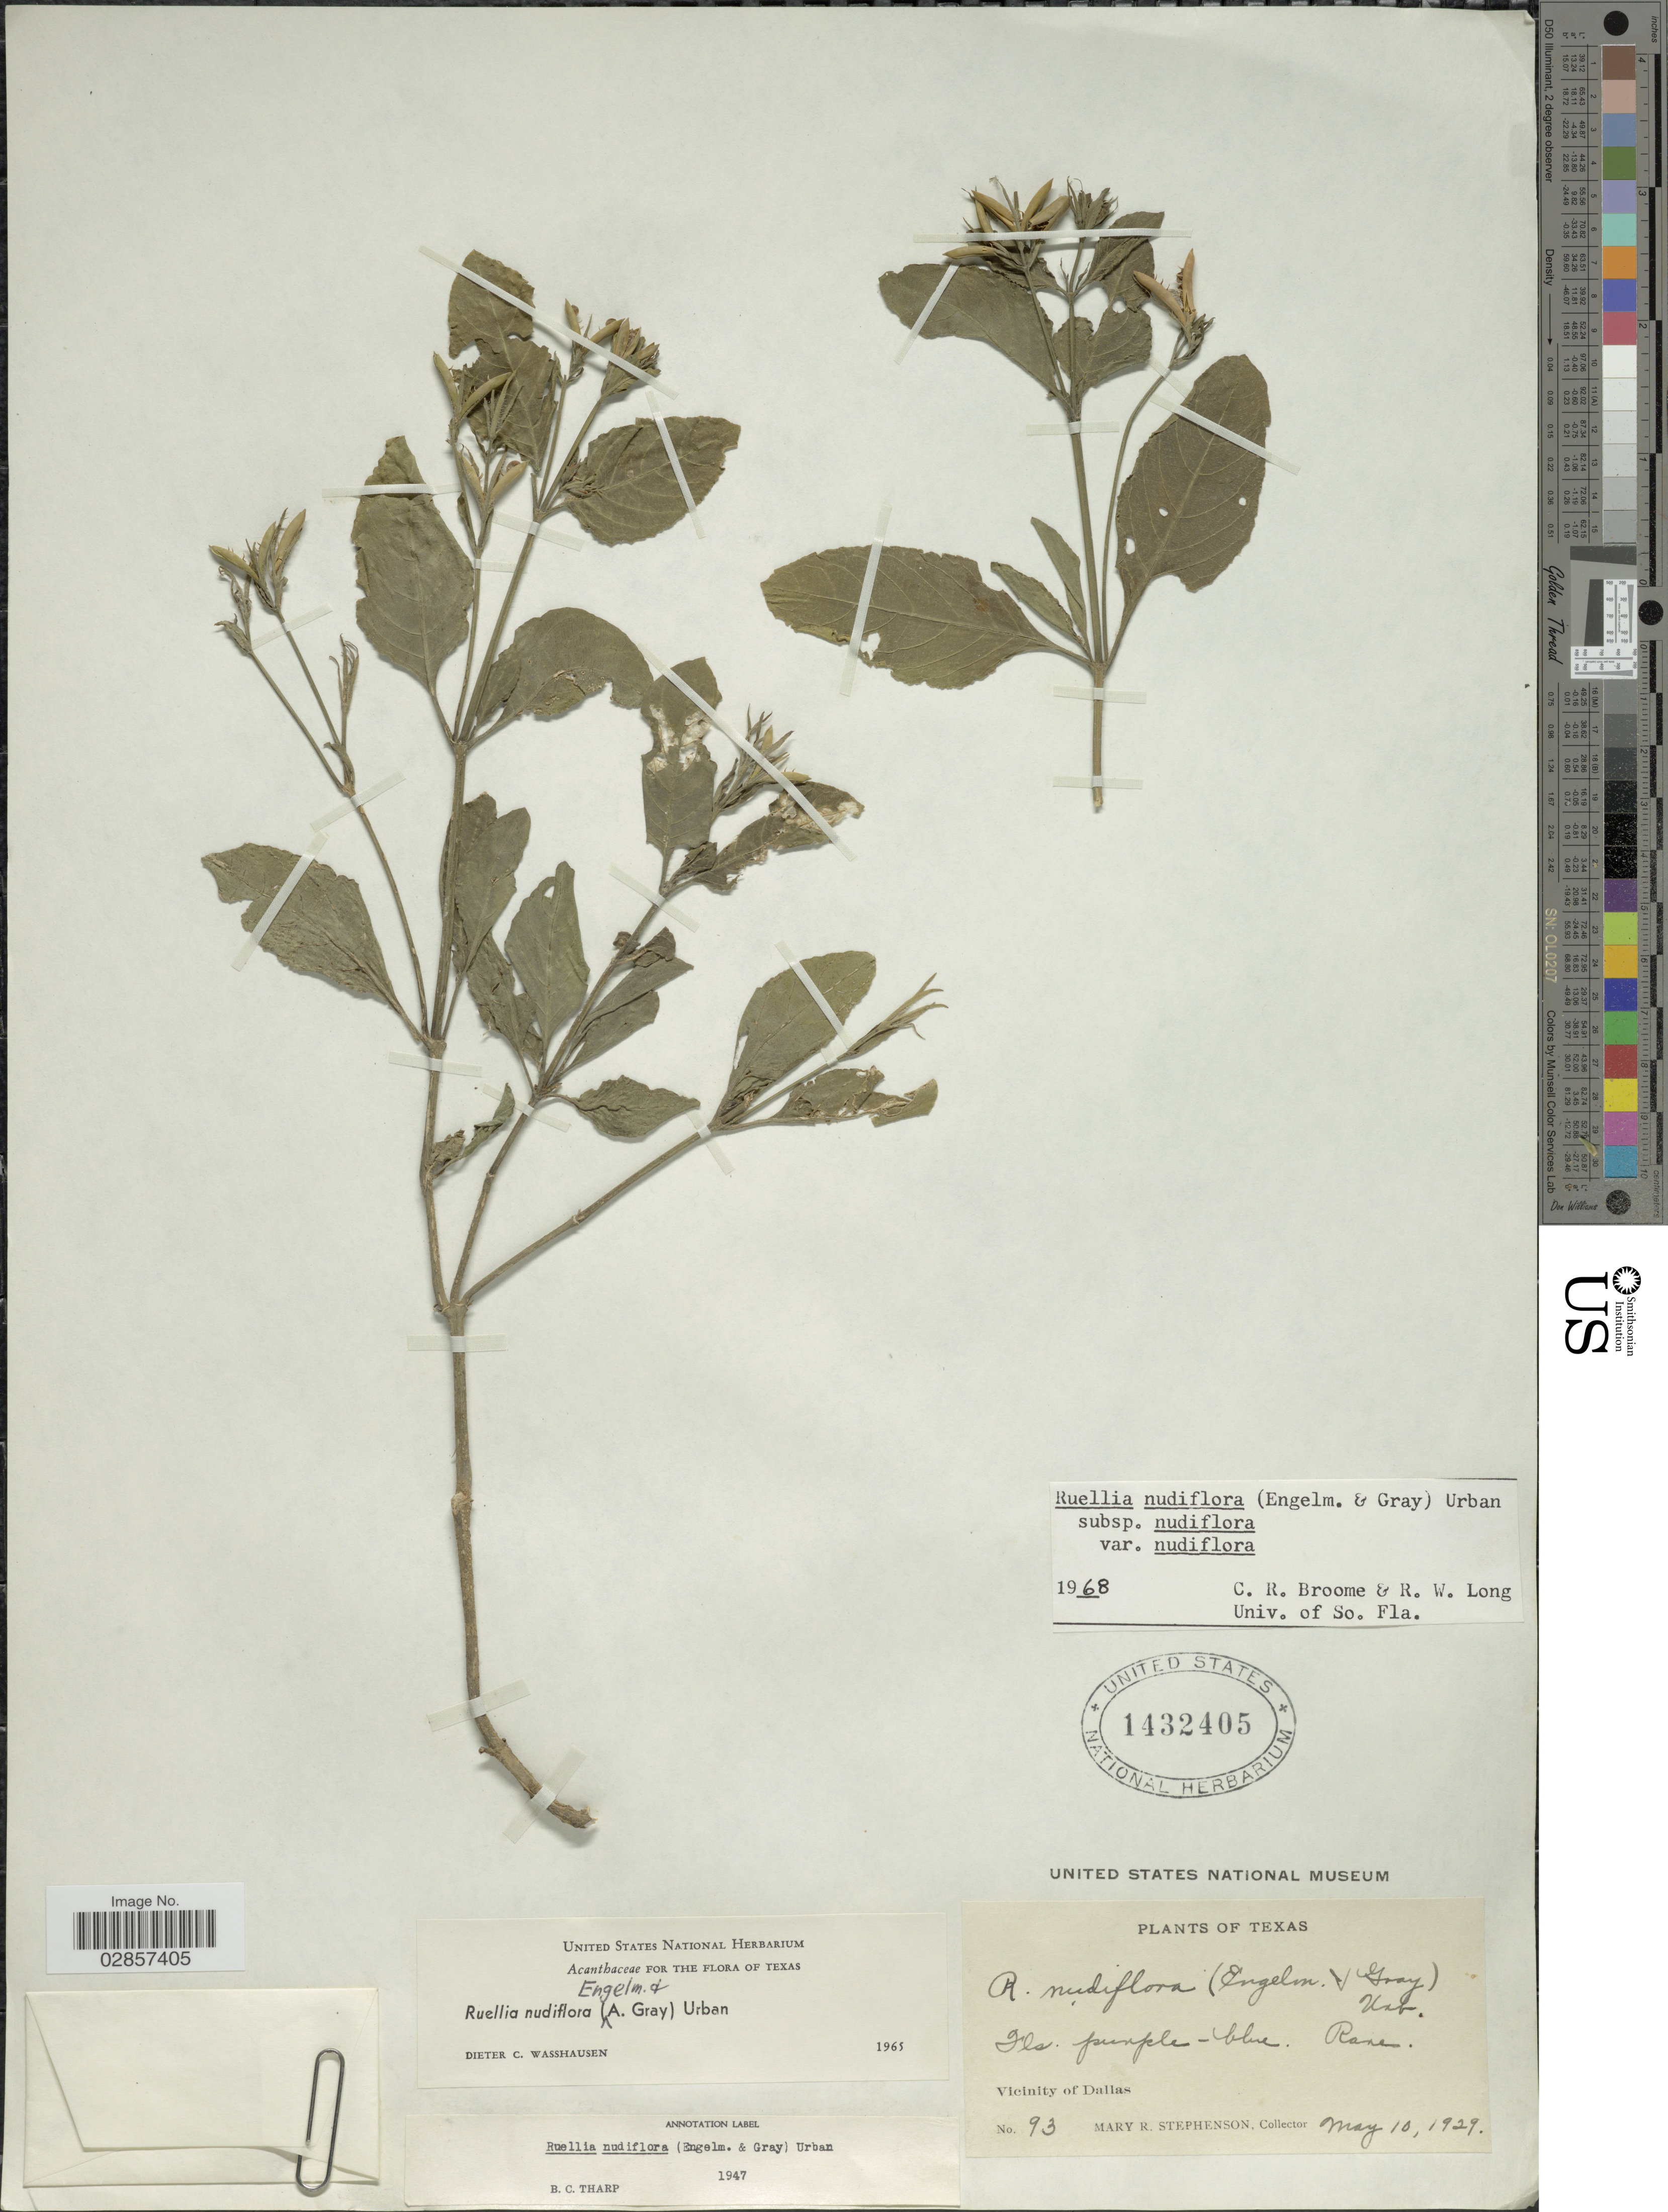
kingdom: Plantae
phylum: Tracheophyta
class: Magnoliopsida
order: Lamiales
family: Acanthaceae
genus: Ruellia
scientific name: Ruellia nudiflora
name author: (Engelm. & A. Gray) Urb.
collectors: M. Stephenson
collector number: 93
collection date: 1929-05-10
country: United States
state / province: Texas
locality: Vicinity of Dallas.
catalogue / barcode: US 1432405